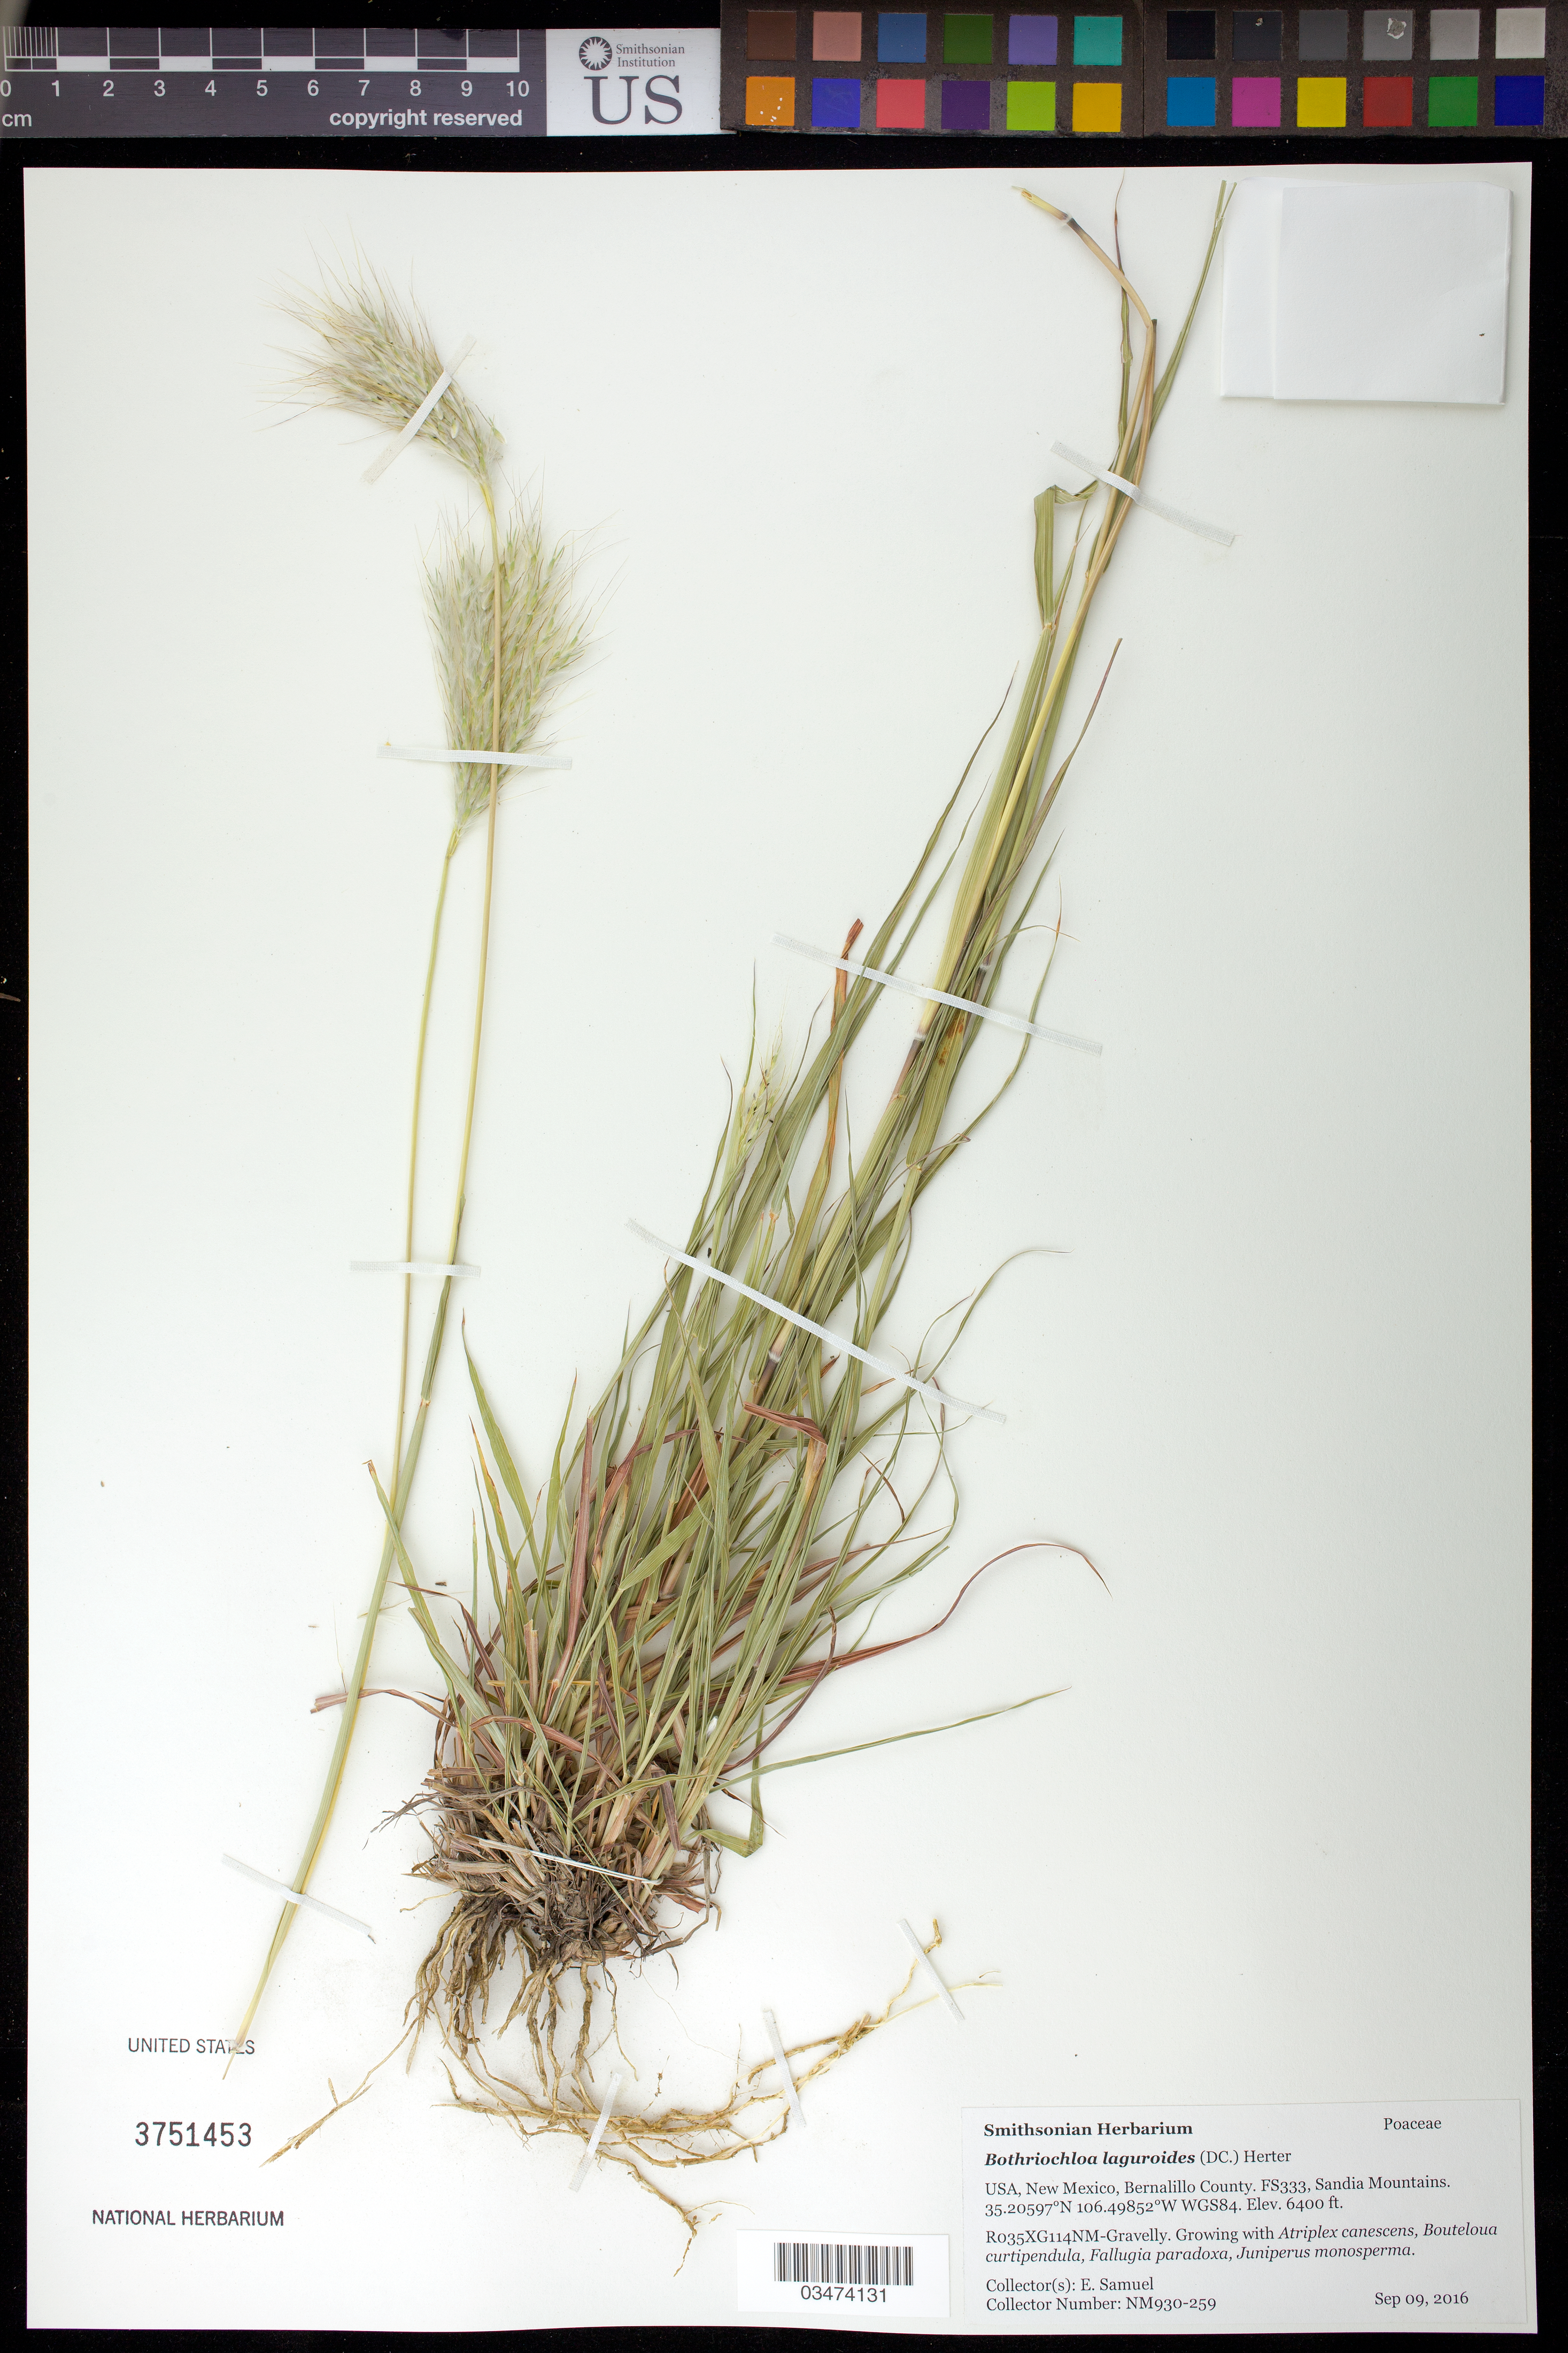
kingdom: Plantae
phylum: Tracheophyta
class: Liliopsida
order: Poales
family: Poaceae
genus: Bothriochloa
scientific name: Bothriochloa laguroides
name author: (DC.) Herter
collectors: E. Samuel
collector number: NM930-259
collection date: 2016-09-09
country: United States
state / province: New Mexico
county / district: Bernalillo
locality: Sandia Mountains. FS 333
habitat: Grawelly.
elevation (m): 1951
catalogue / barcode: US 3751453